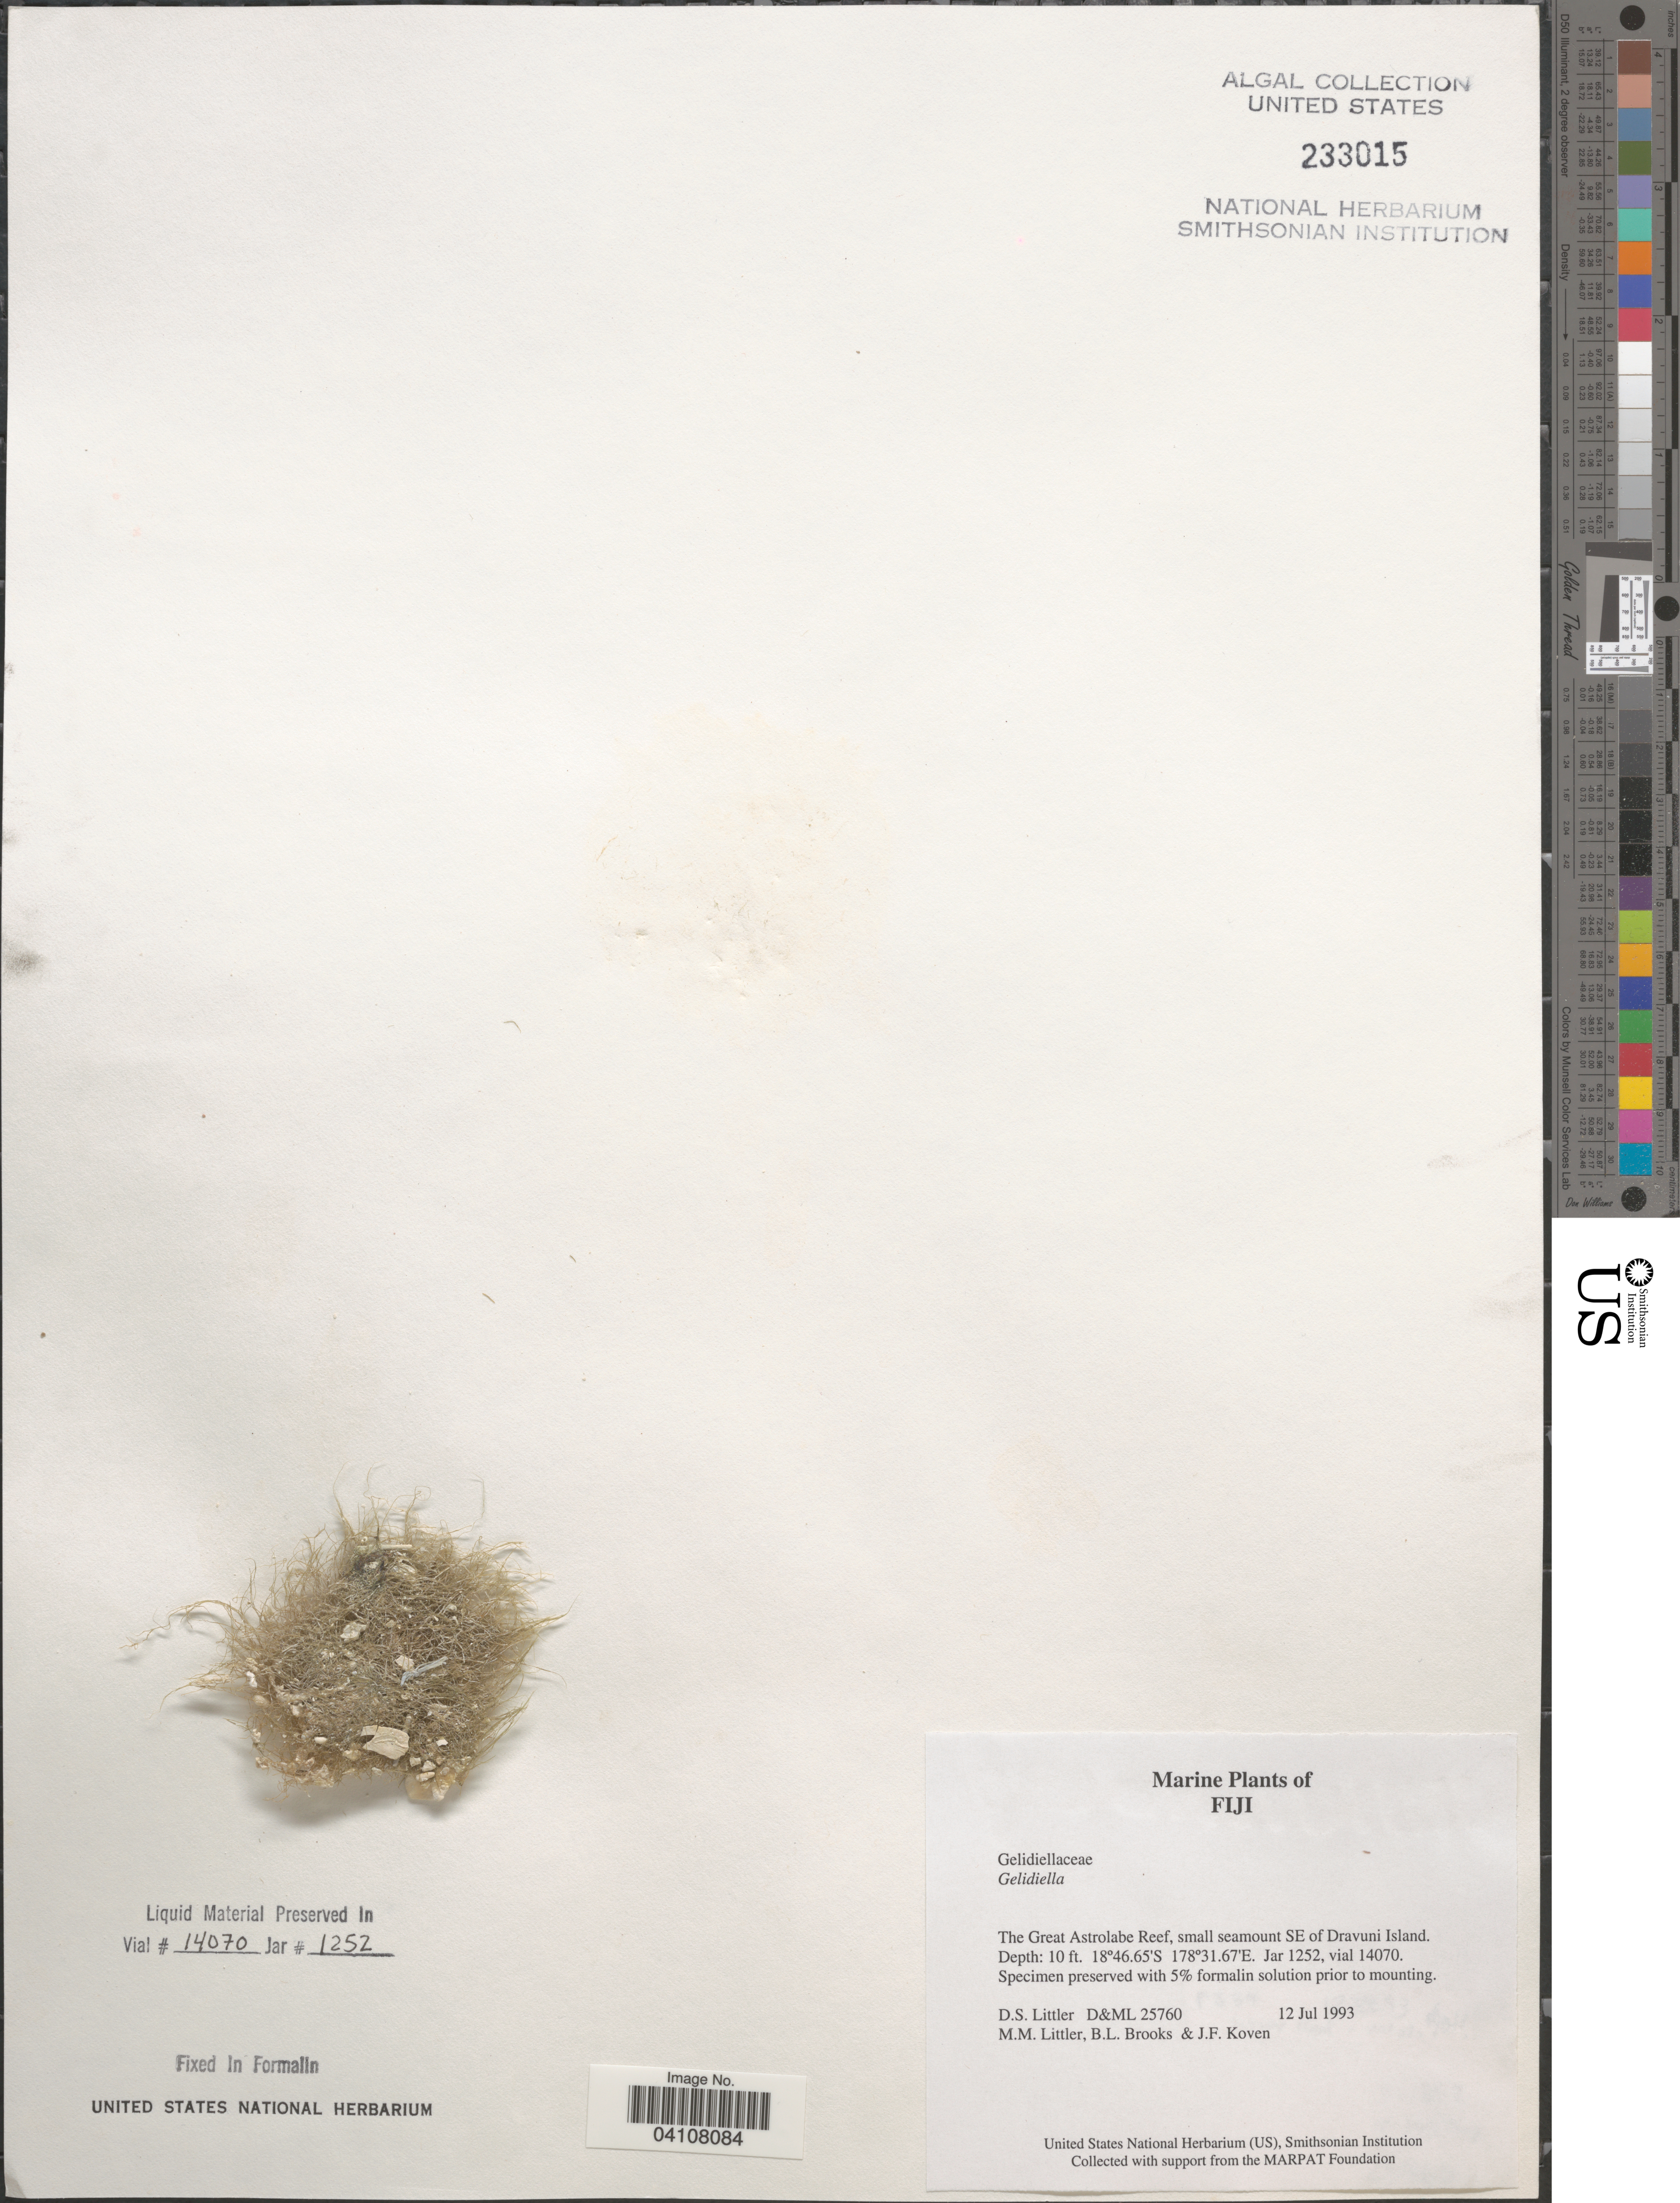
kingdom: Plantae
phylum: Rhodophyta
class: Florideophyceae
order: Gelidiales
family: Gelidiellaceae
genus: Gelidiella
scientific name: Gelidiella sp.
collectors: D. S. Littler, B. Brooks & J. Koven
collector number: D&ML25760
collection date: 1993-07-12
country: Fiji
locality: The Great Astrolabe Reef, small seamount SE of Dravuni Island.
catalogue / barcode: US 233015